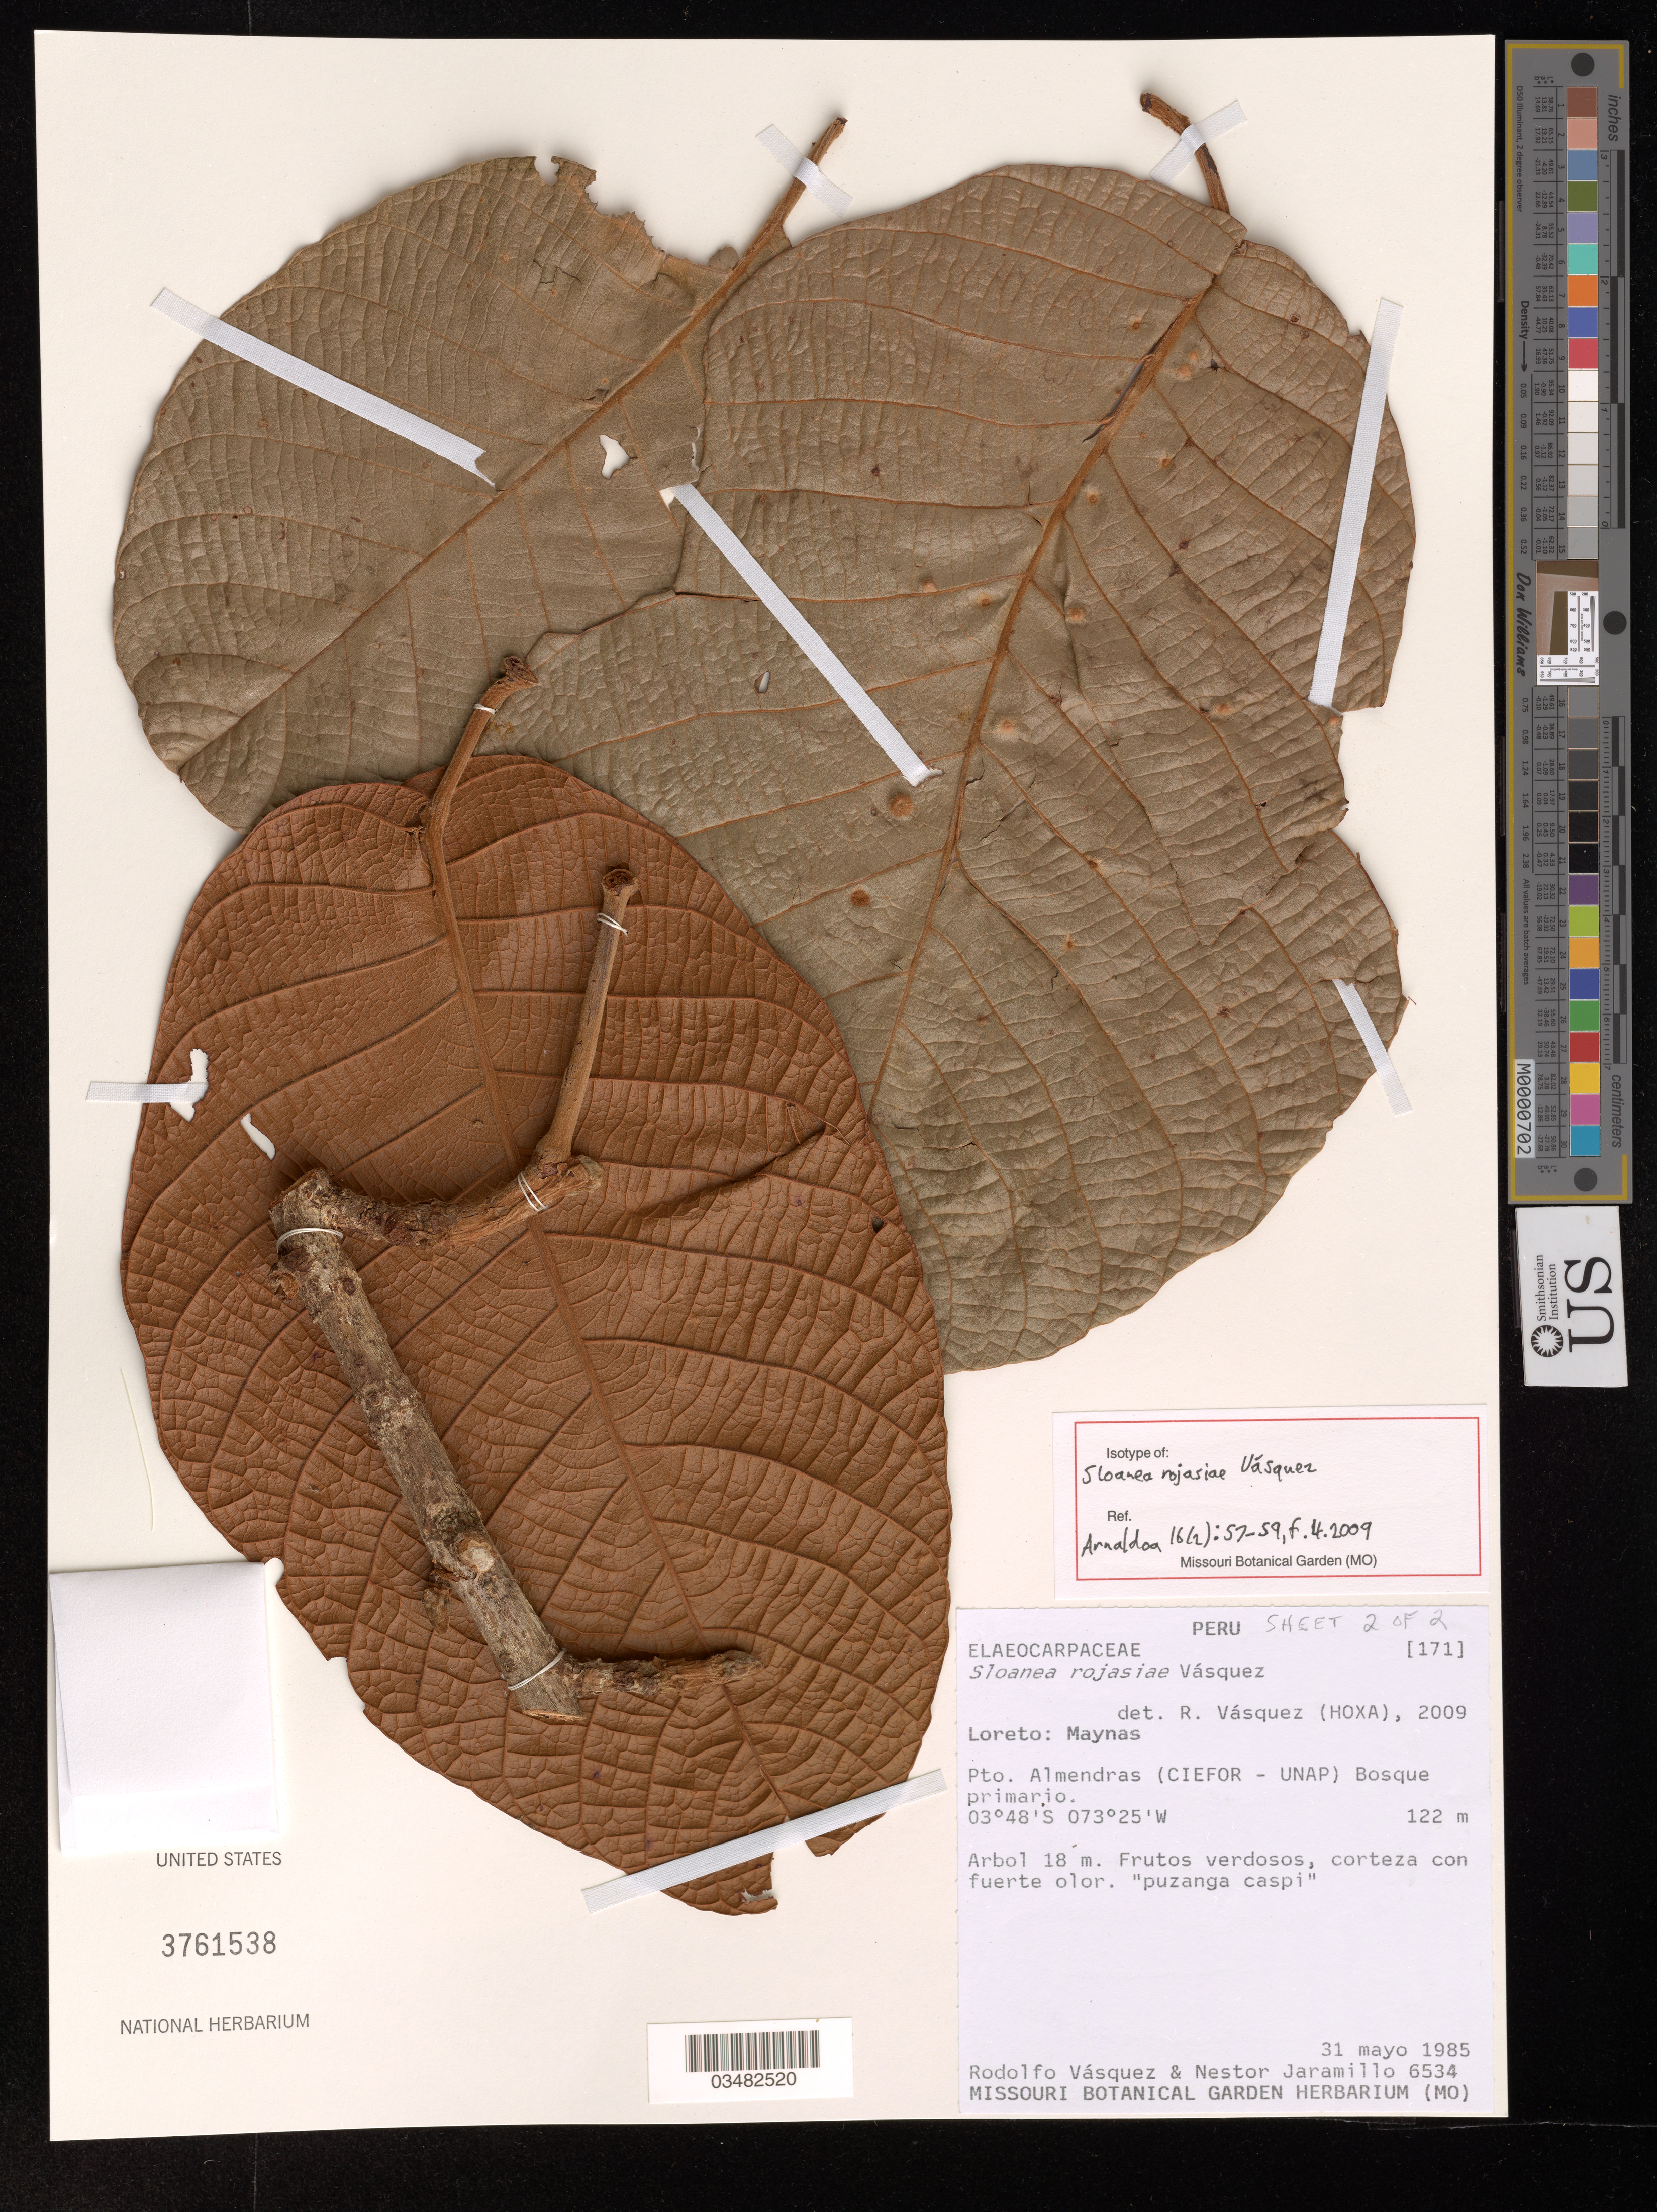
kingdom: Plantae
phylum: Tracheophyta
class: Magnoliopsida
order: Oxalidales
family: Elaeocarpaceae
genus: Sloanea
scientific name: Sloanea rojasiae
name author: Vásquez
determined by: Vásquez, Rodolfo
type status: Isotype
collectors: R. Vásquez & N. Jaramillo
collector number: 6534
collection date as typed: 31 Mayo 1985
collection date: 1985-05-31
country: Peru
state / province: Loreto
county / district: Maynas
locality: Pto. Almendras, Ciefor- Unap.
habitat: bosque primario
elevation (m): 122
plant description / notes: Sheet 2 of 2 Sheet 1: USNH 3761537; BC03482519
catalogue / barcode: US 3761538